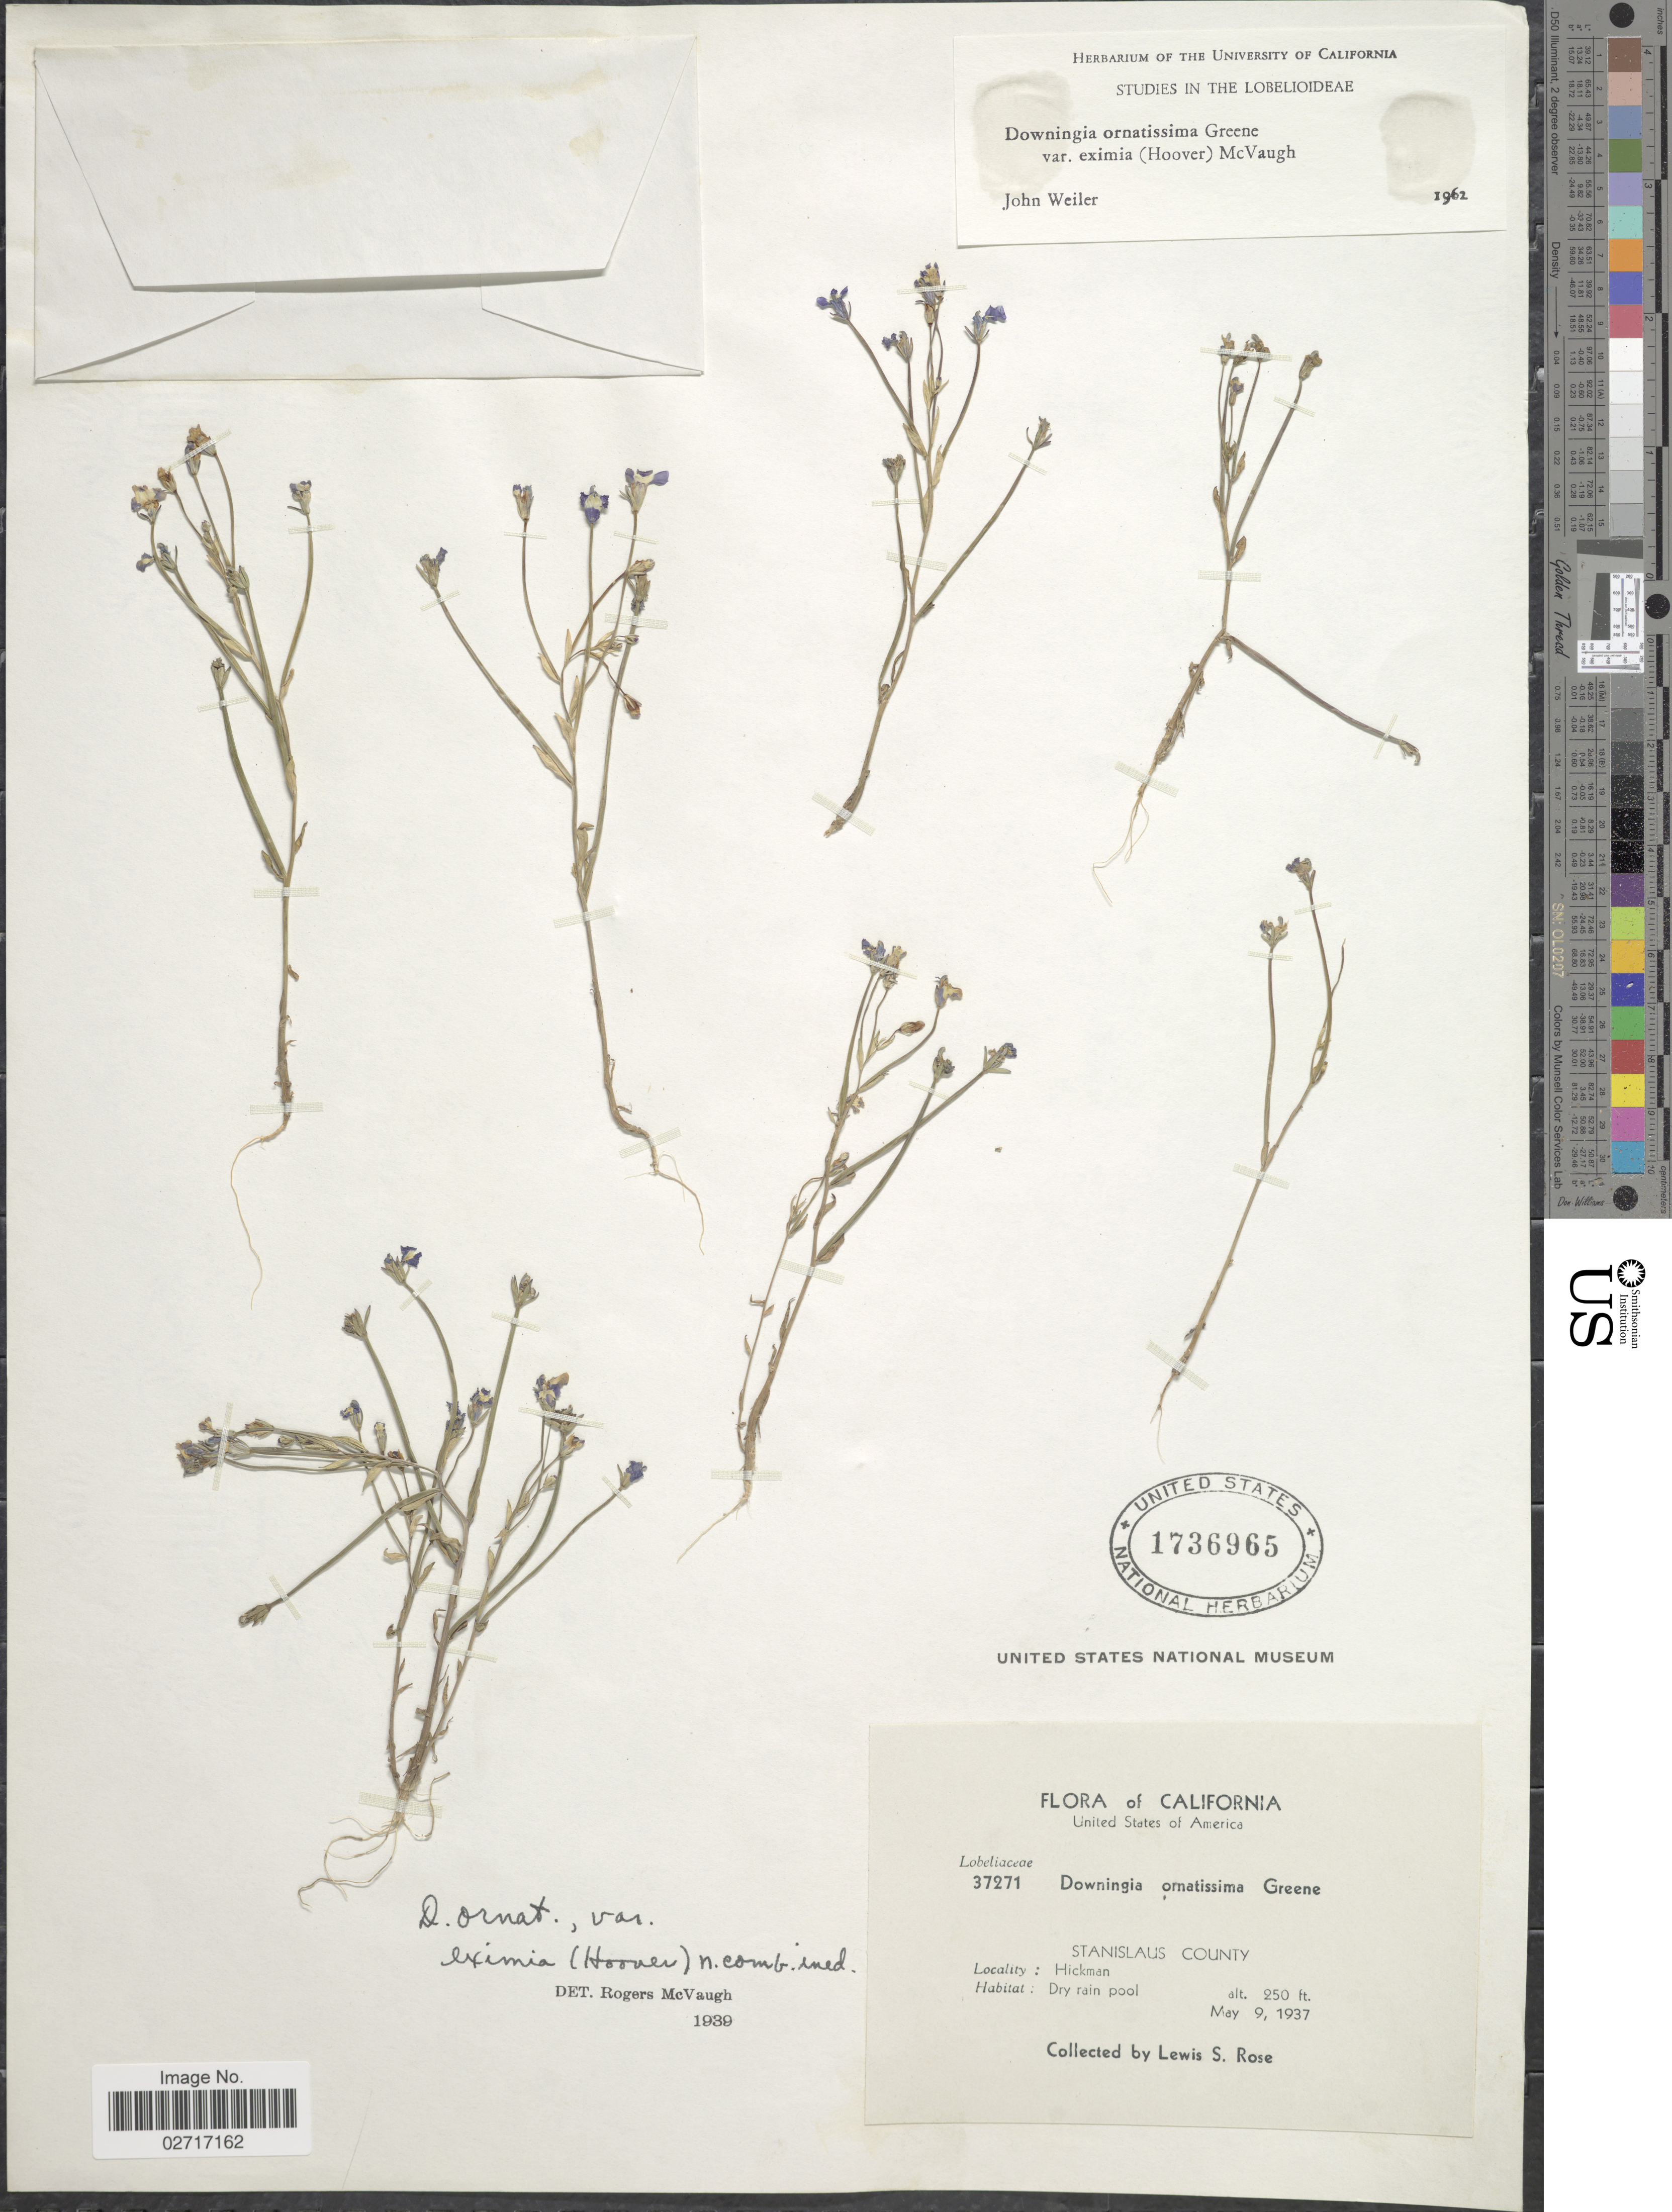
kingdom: Plantae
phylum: Tracheophyta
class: Magnoliopsida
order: Asterales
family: Campanulaceae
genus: Downingia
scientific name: Downingia ornatissima var. eximia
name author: (Hoover) McVaugh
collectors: L. S. Rose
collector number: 37271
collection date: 1937-05-09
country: United States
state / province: California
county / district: Stanislaus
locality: Stanislaus County, Hickman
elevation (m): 76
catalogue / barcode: US 1736965